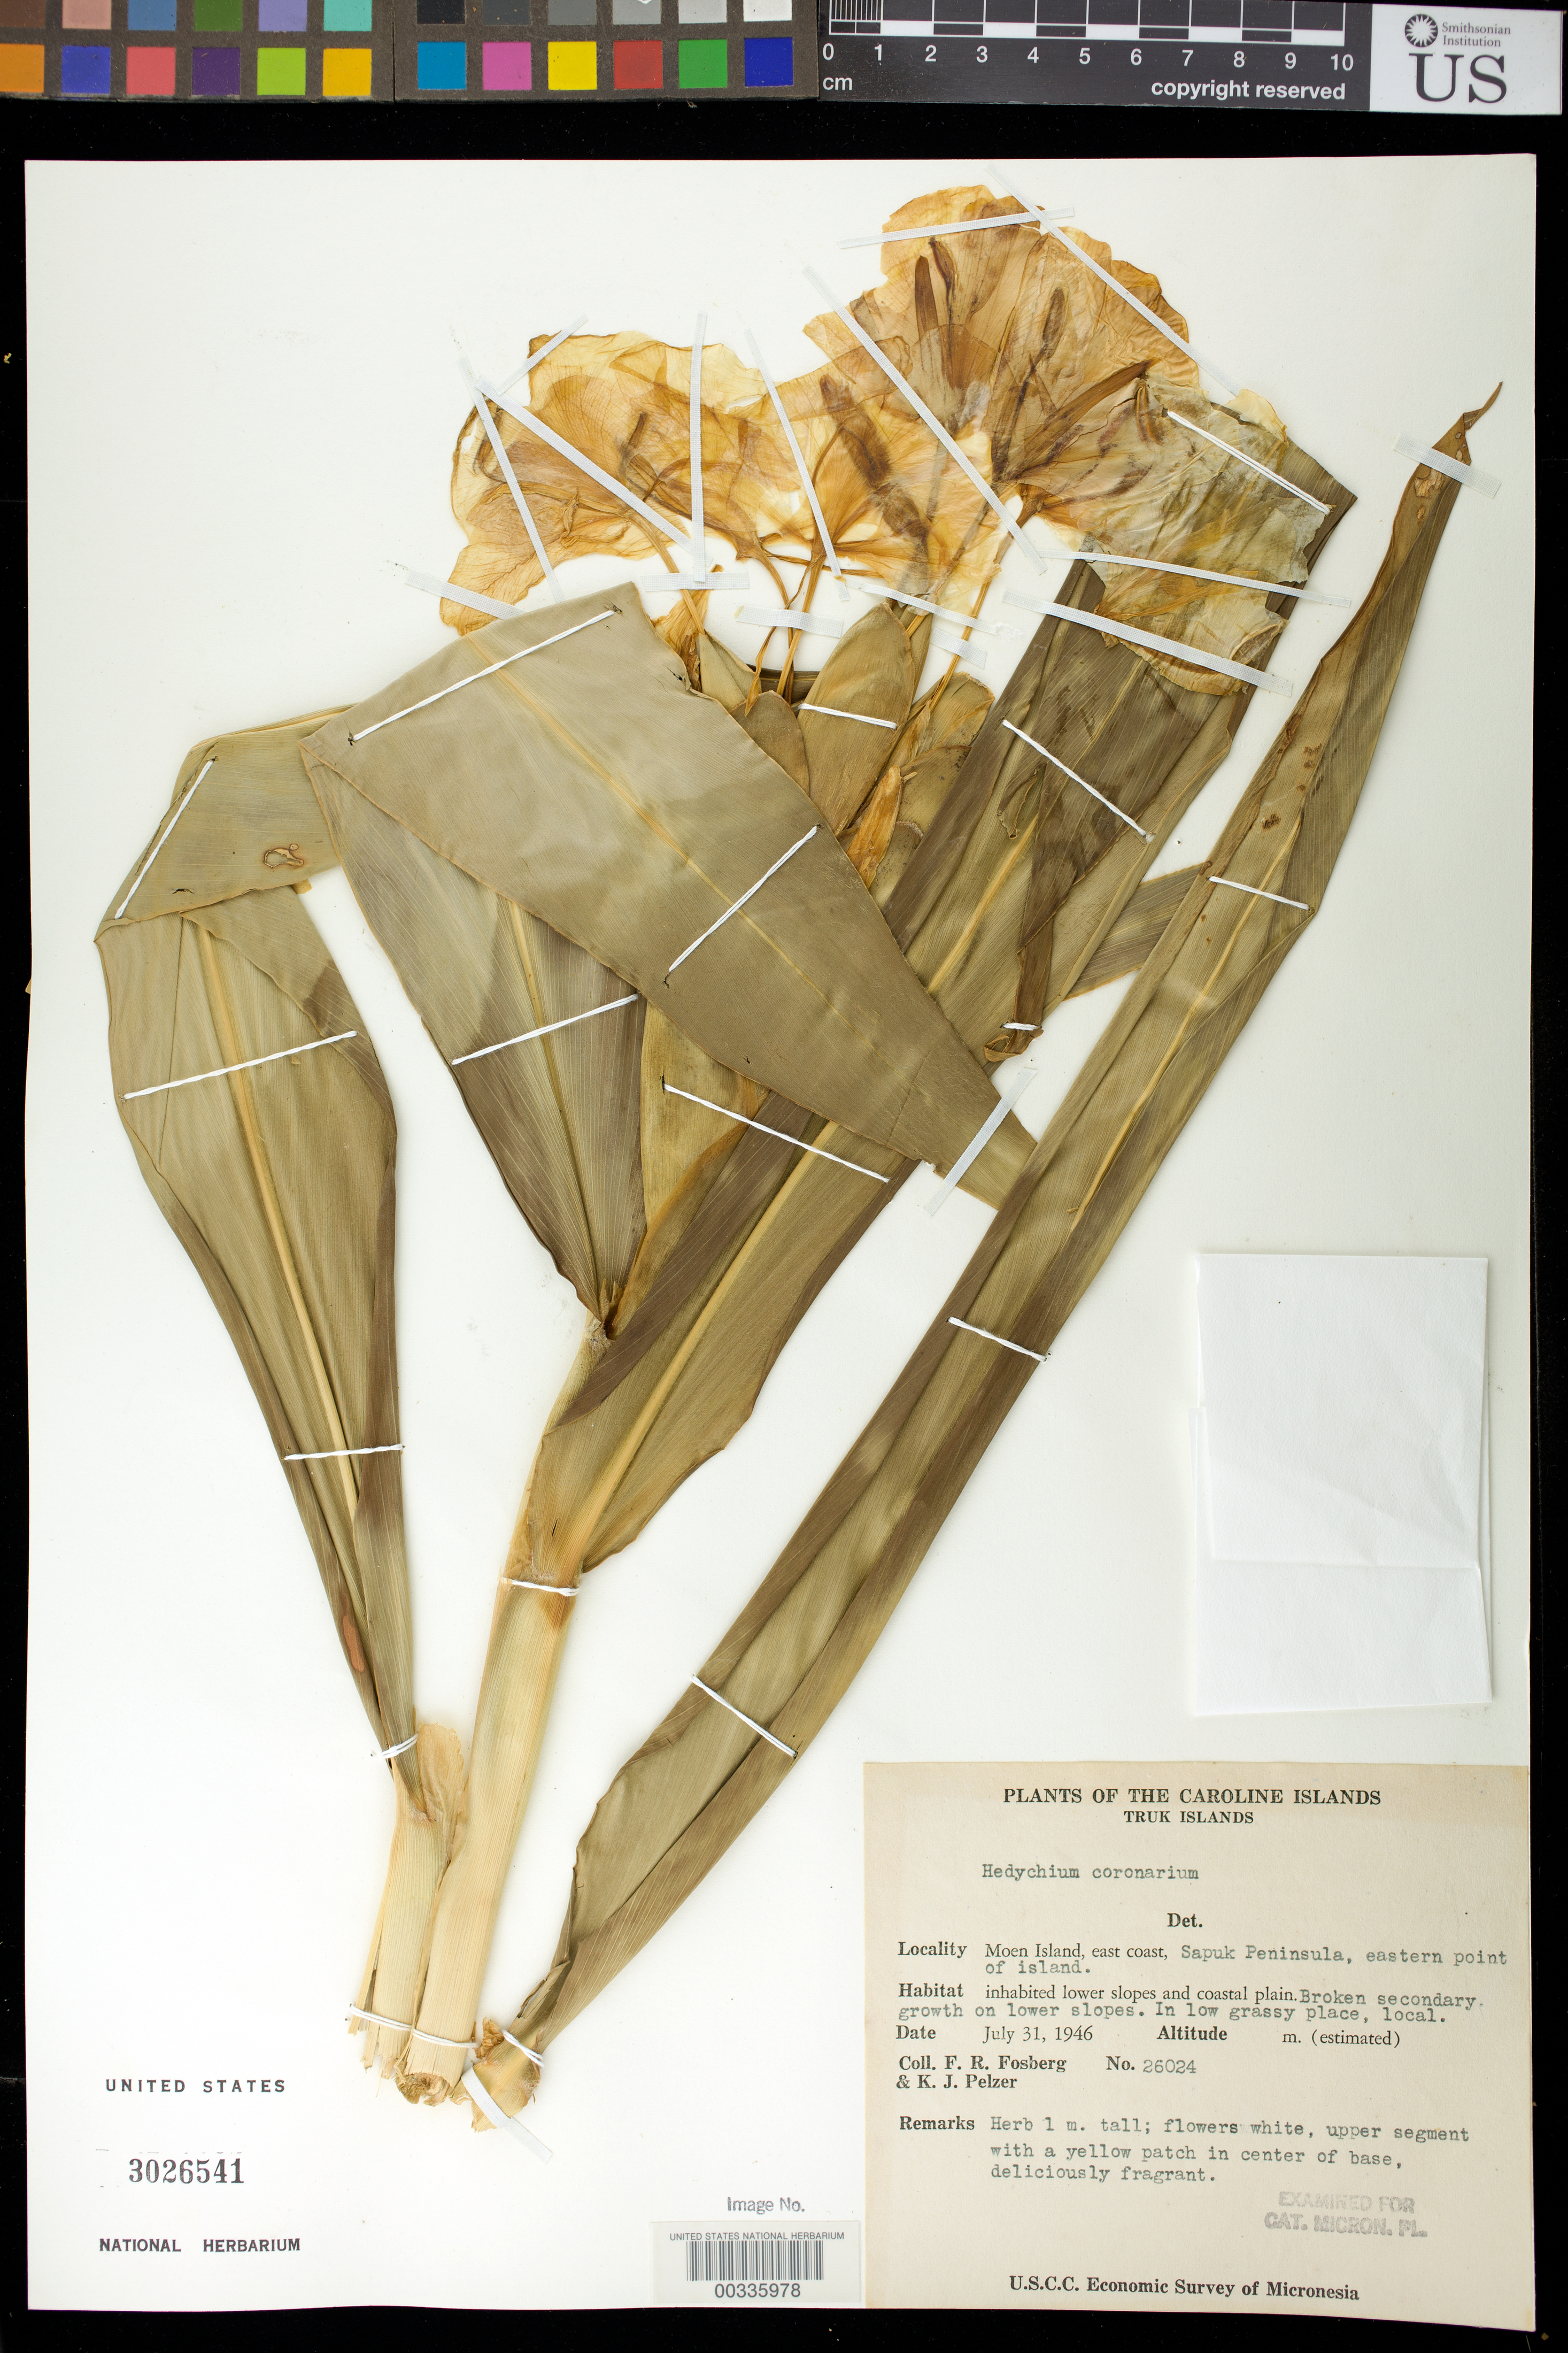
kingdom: Plantae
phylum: Tracheophyta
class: Liliopsida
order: Zingiberales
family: Zingiberaceae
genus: Hedychium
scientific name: Hedychium coronarium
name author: J. Koenig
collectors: F. R. Fosberg & K. J. Pelzer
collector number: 26024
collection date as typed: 31 Jul 1946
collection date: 1946-07-31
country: Micronesia, Federated States of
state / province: Truk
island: Moen [Wono]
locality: Truk is., plants of the caroline islands, moen is, east coast, sapuk peninsula, eastern point of island. [moen i. = weno i.]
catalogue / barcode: US 3026541